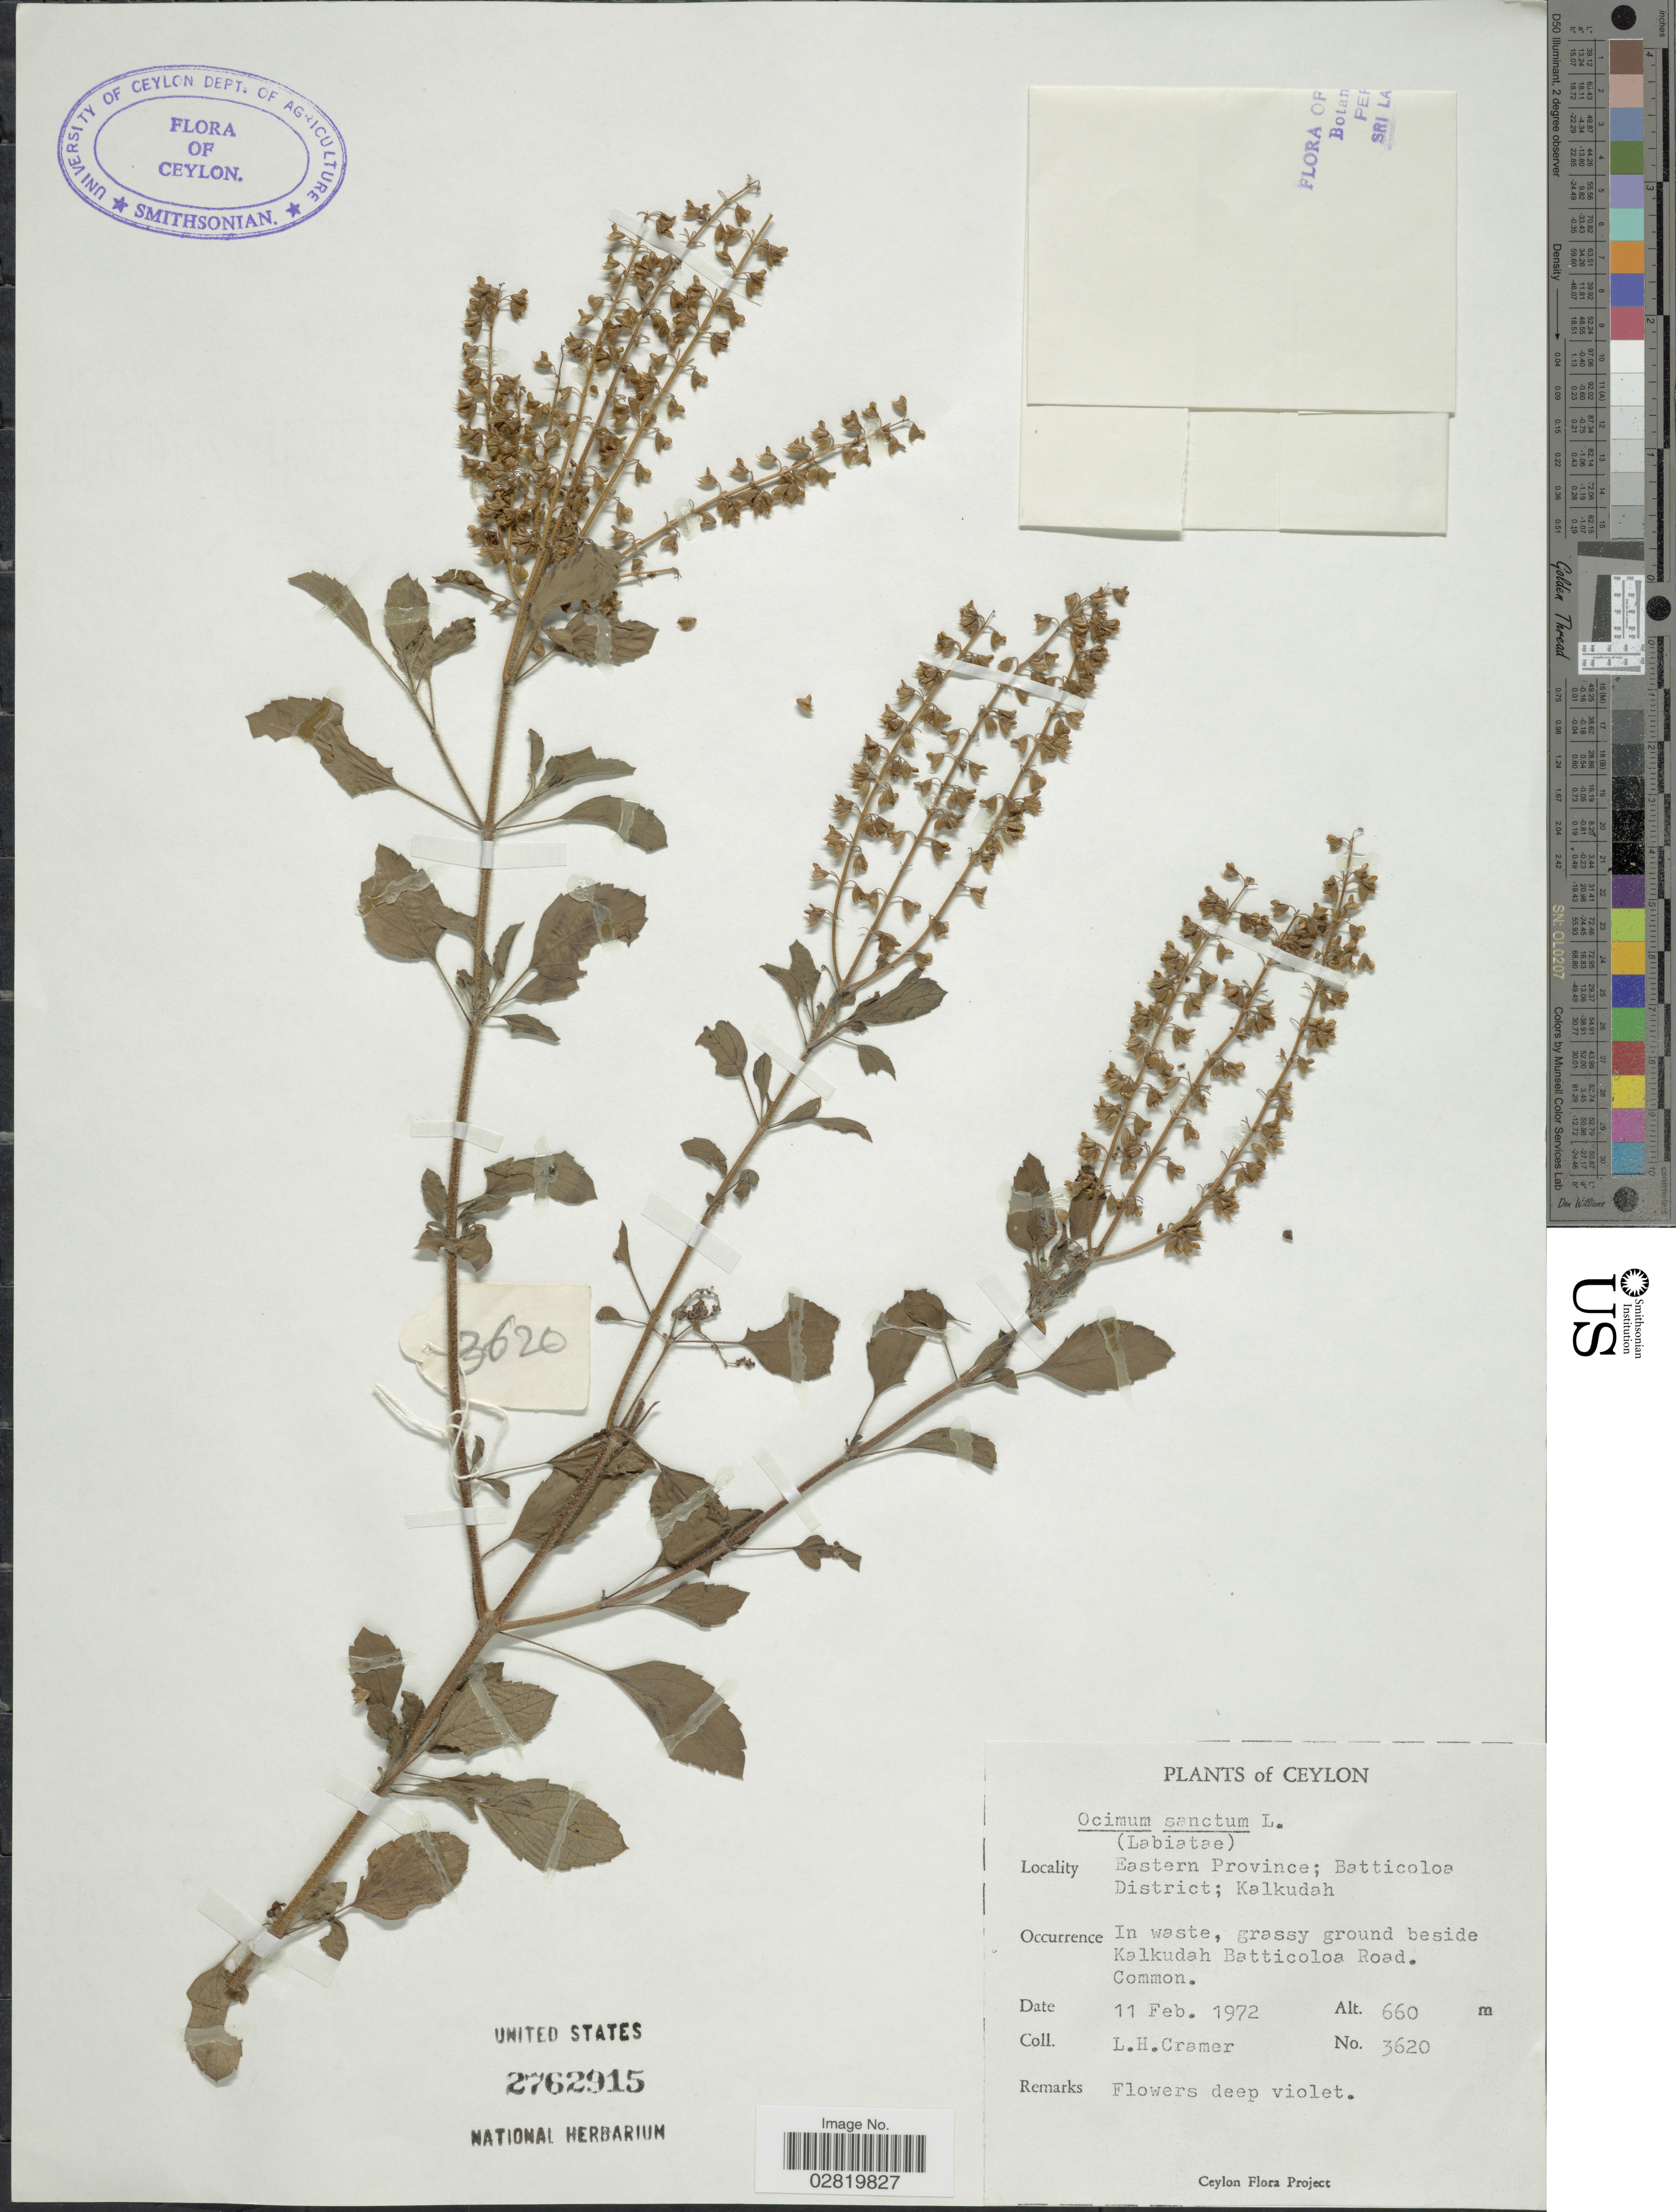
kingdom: Plantae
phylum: Tracheophyta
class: Magnoliopsida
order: Lamiales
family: Lamiaceae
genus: Ocimum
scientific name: Ocimum sanctum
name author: L.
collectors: L. H. Cramer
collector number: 3620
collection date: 1972-02-11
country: Sri Lanka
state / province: Eastern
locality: Ceylon, Eastern Province; Batticoloa District; Kalkudah, In waste, grassy ground beside Kalkudah Batticoloa Road.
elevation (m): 660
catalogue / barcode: US 2762915